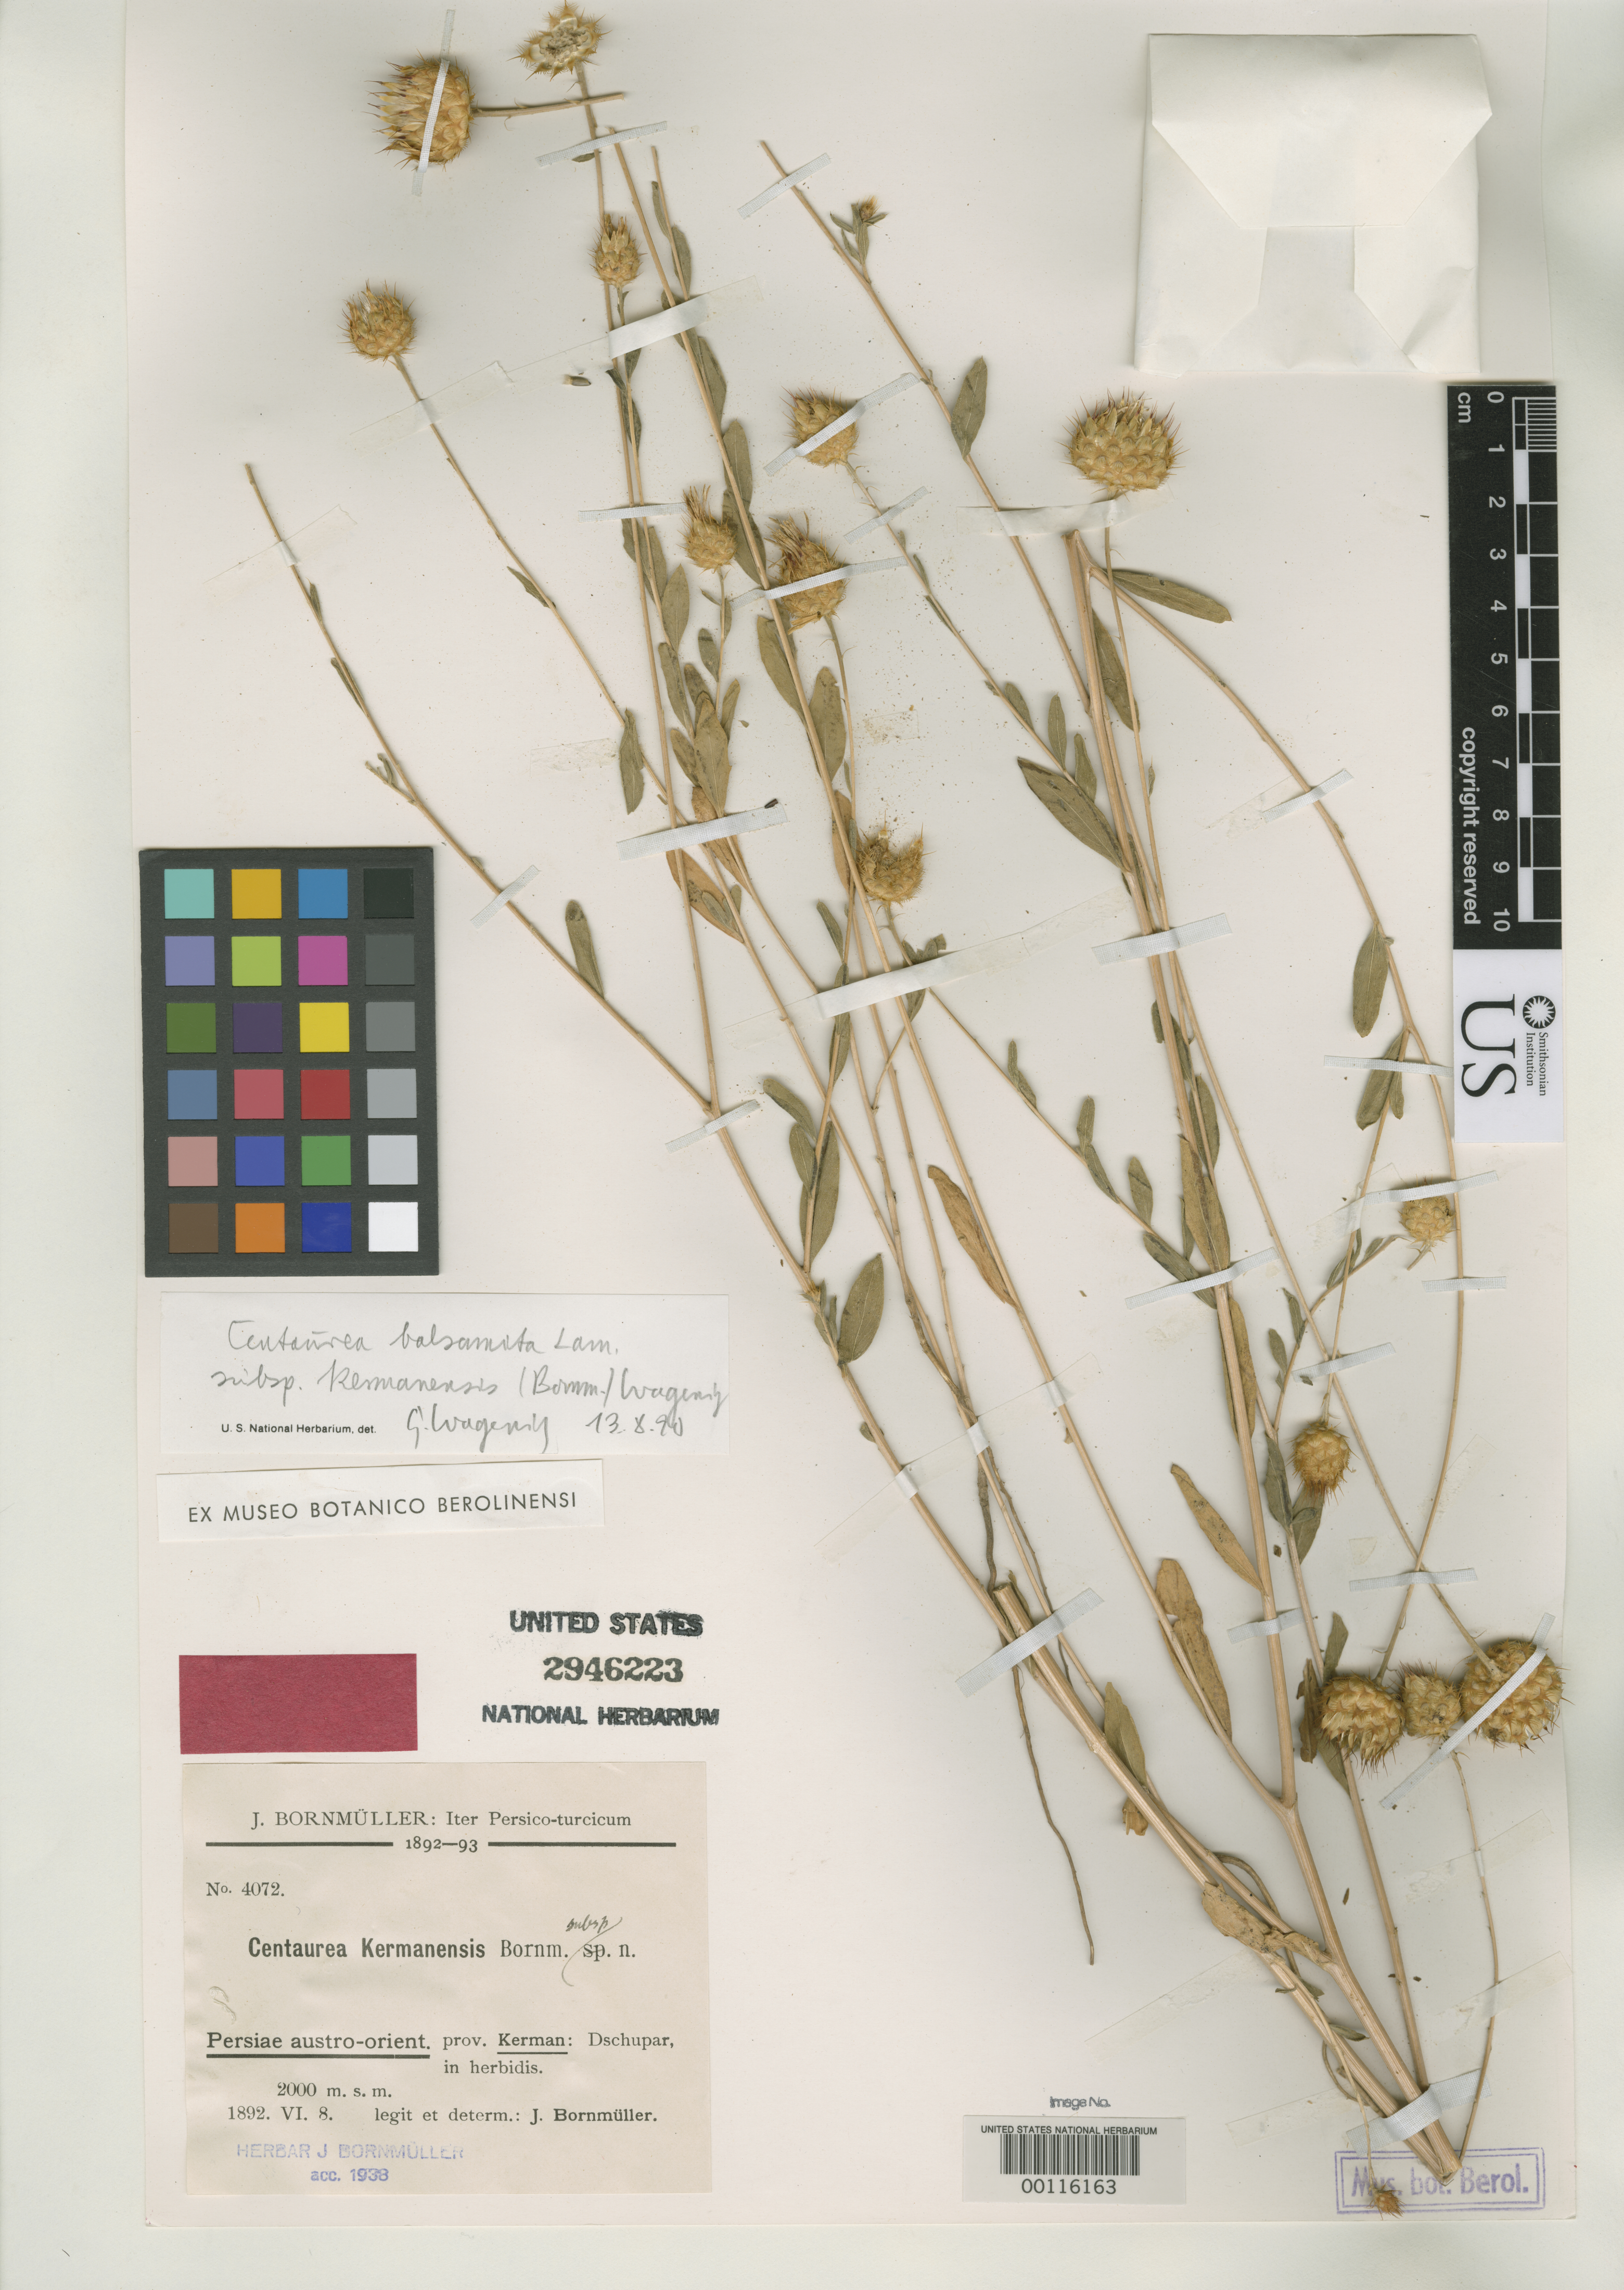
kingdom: Plantae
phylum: Tracheophyta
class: Magnoliopsida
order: Asterales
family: Asteraceae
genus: Centaurea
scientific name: Centaurea kermanensis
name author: Bornm.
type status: Syntype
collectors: J. Bornmüller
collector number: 4072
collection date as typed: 08 Jun 1872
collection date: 1872-06-08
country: Iran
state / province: Kerman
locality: Dschupar.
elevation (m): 2000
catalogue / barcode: US 2946223